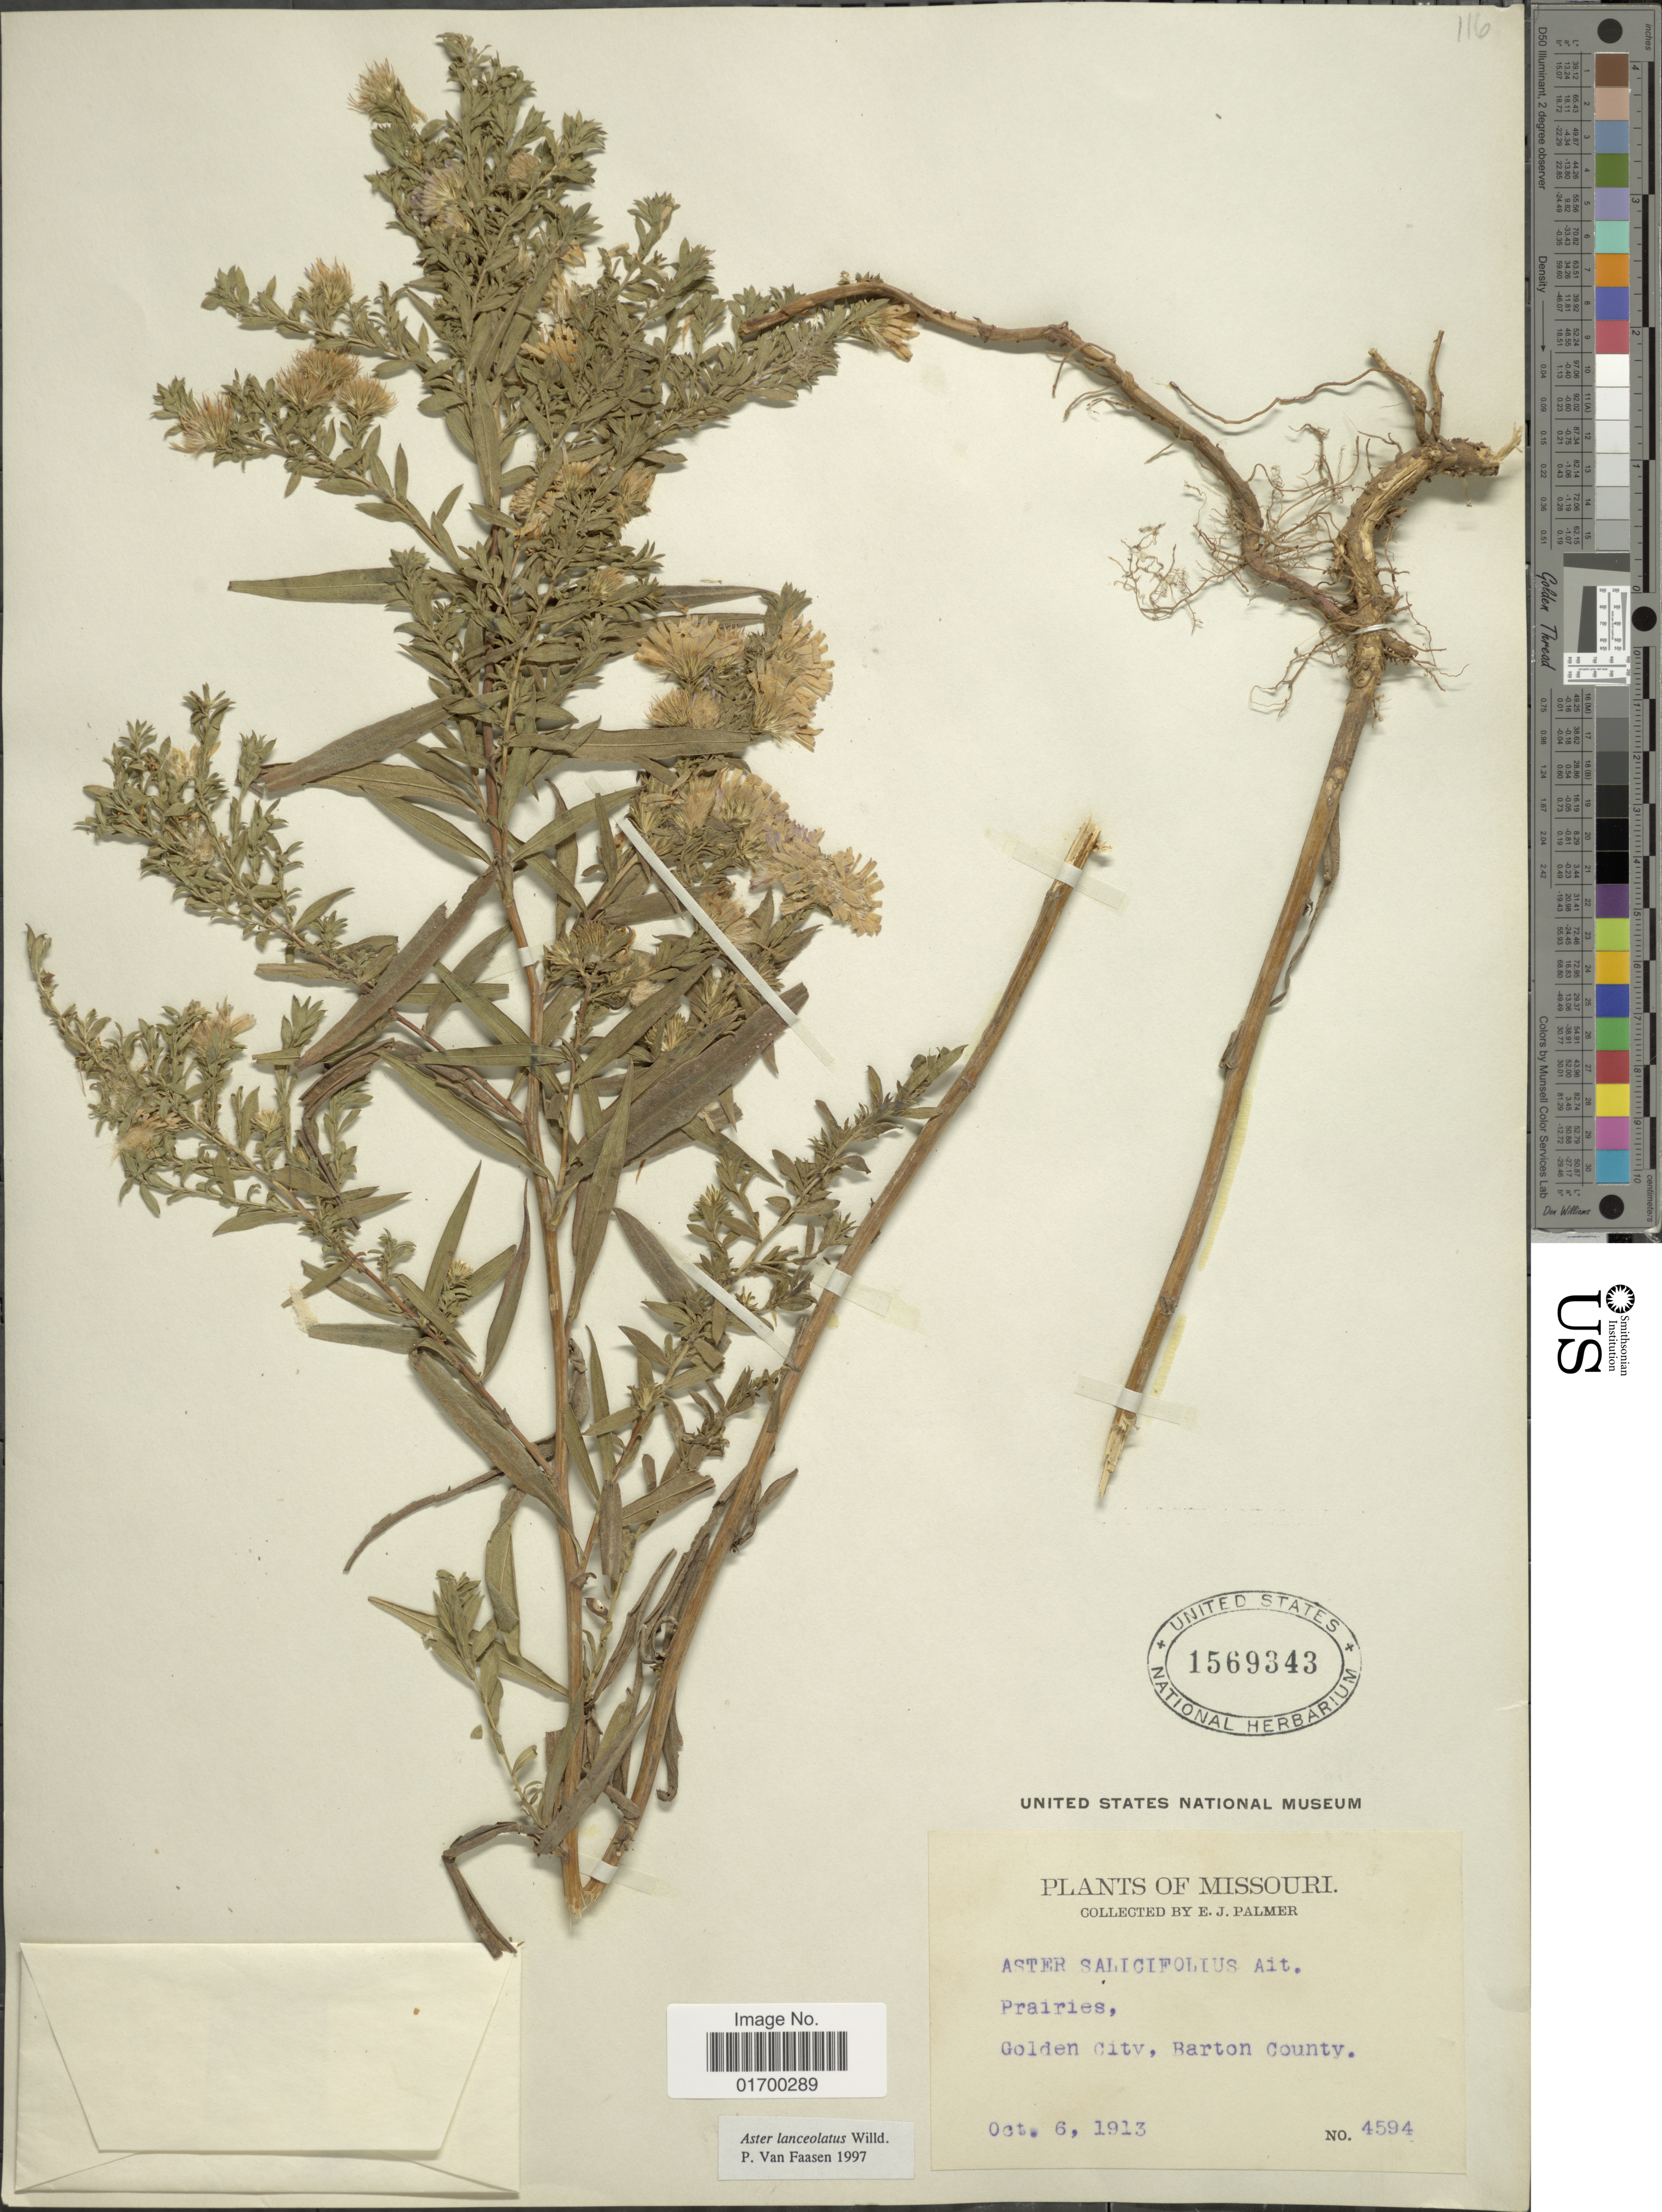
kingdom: Plantae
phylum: Tracheophyta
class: Magnoliopsida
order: Asterales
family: Asteraceae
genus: Symphyotrichum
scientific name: Symphyotrichum lanceolatum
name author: (Willd.) G.L. Nesom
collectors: E. J. Palmer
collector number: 4594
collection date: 1913-10-06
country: United States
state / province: Missouri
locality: Golden City, Barton County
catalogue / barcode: US 1569343